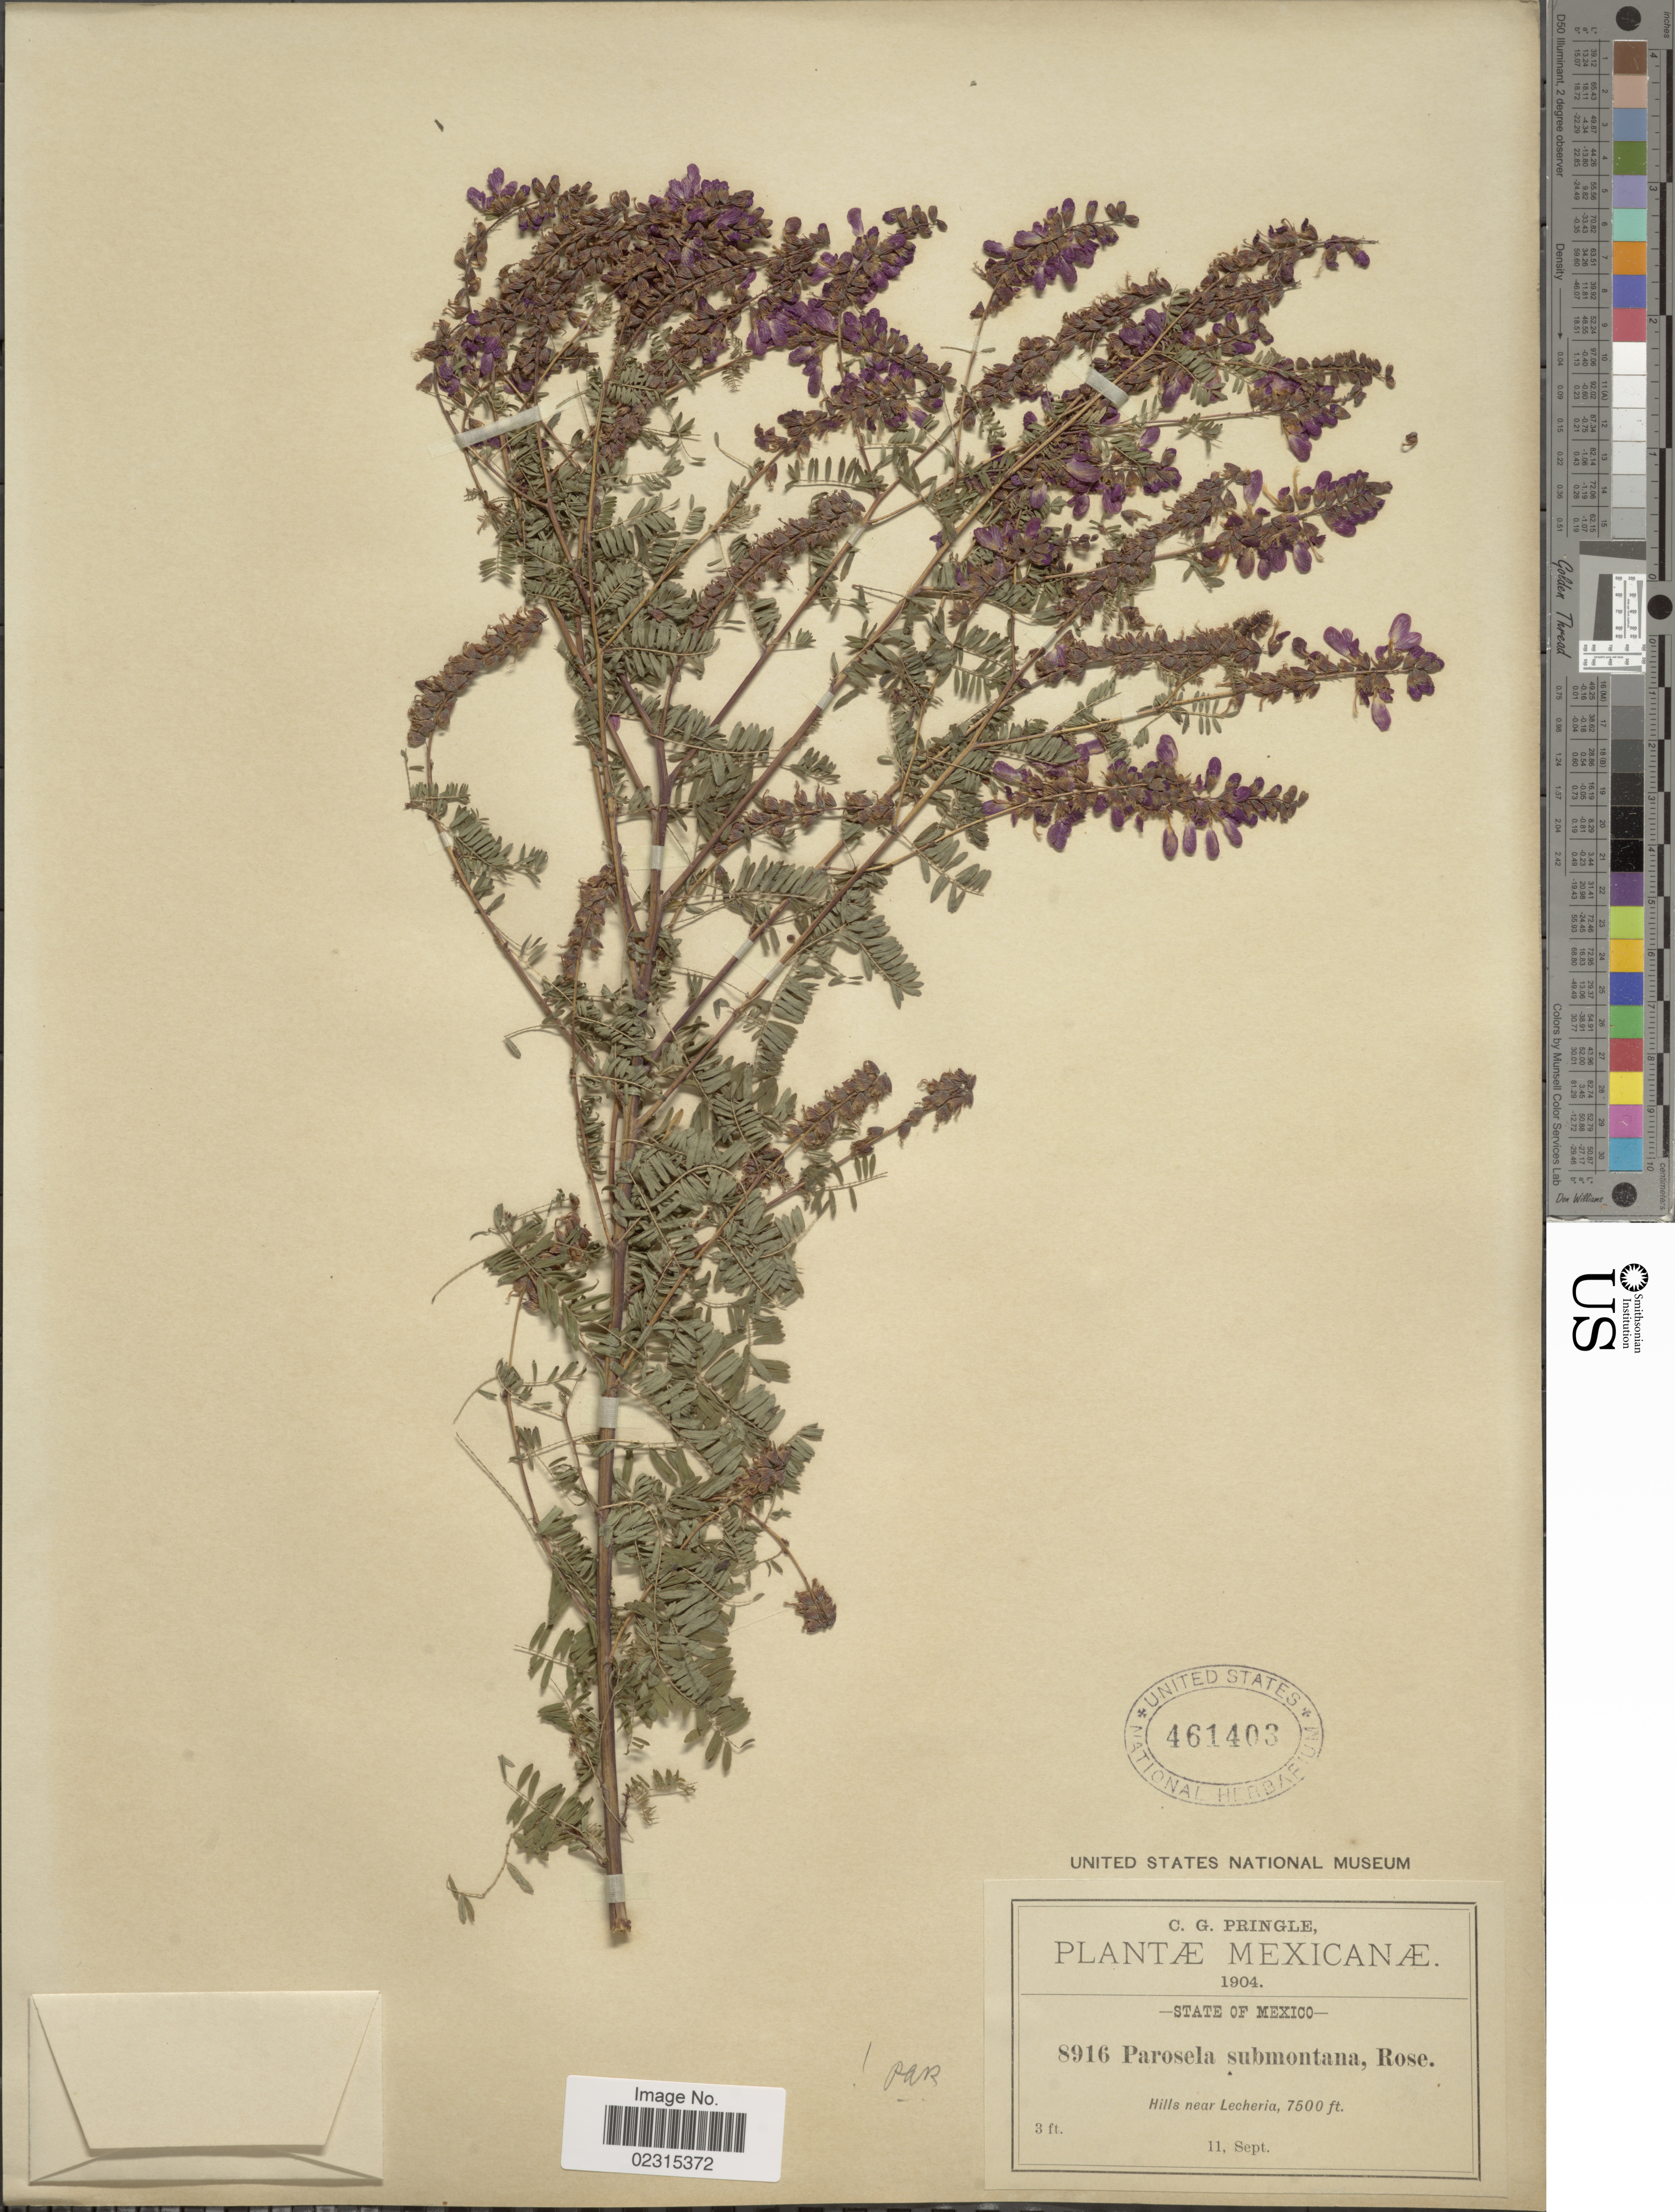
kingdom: Plantae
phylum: Tracheophyta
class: Magnoliopsida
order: Fabales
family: Fabaceae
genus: Marina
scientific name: Marina nutans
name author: (Cav.) Barneby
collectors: C. G. Pringle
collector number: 8916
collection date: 1904-09-11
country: Mexico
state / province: México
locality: Hills near Lecheria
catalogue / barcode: US 461403